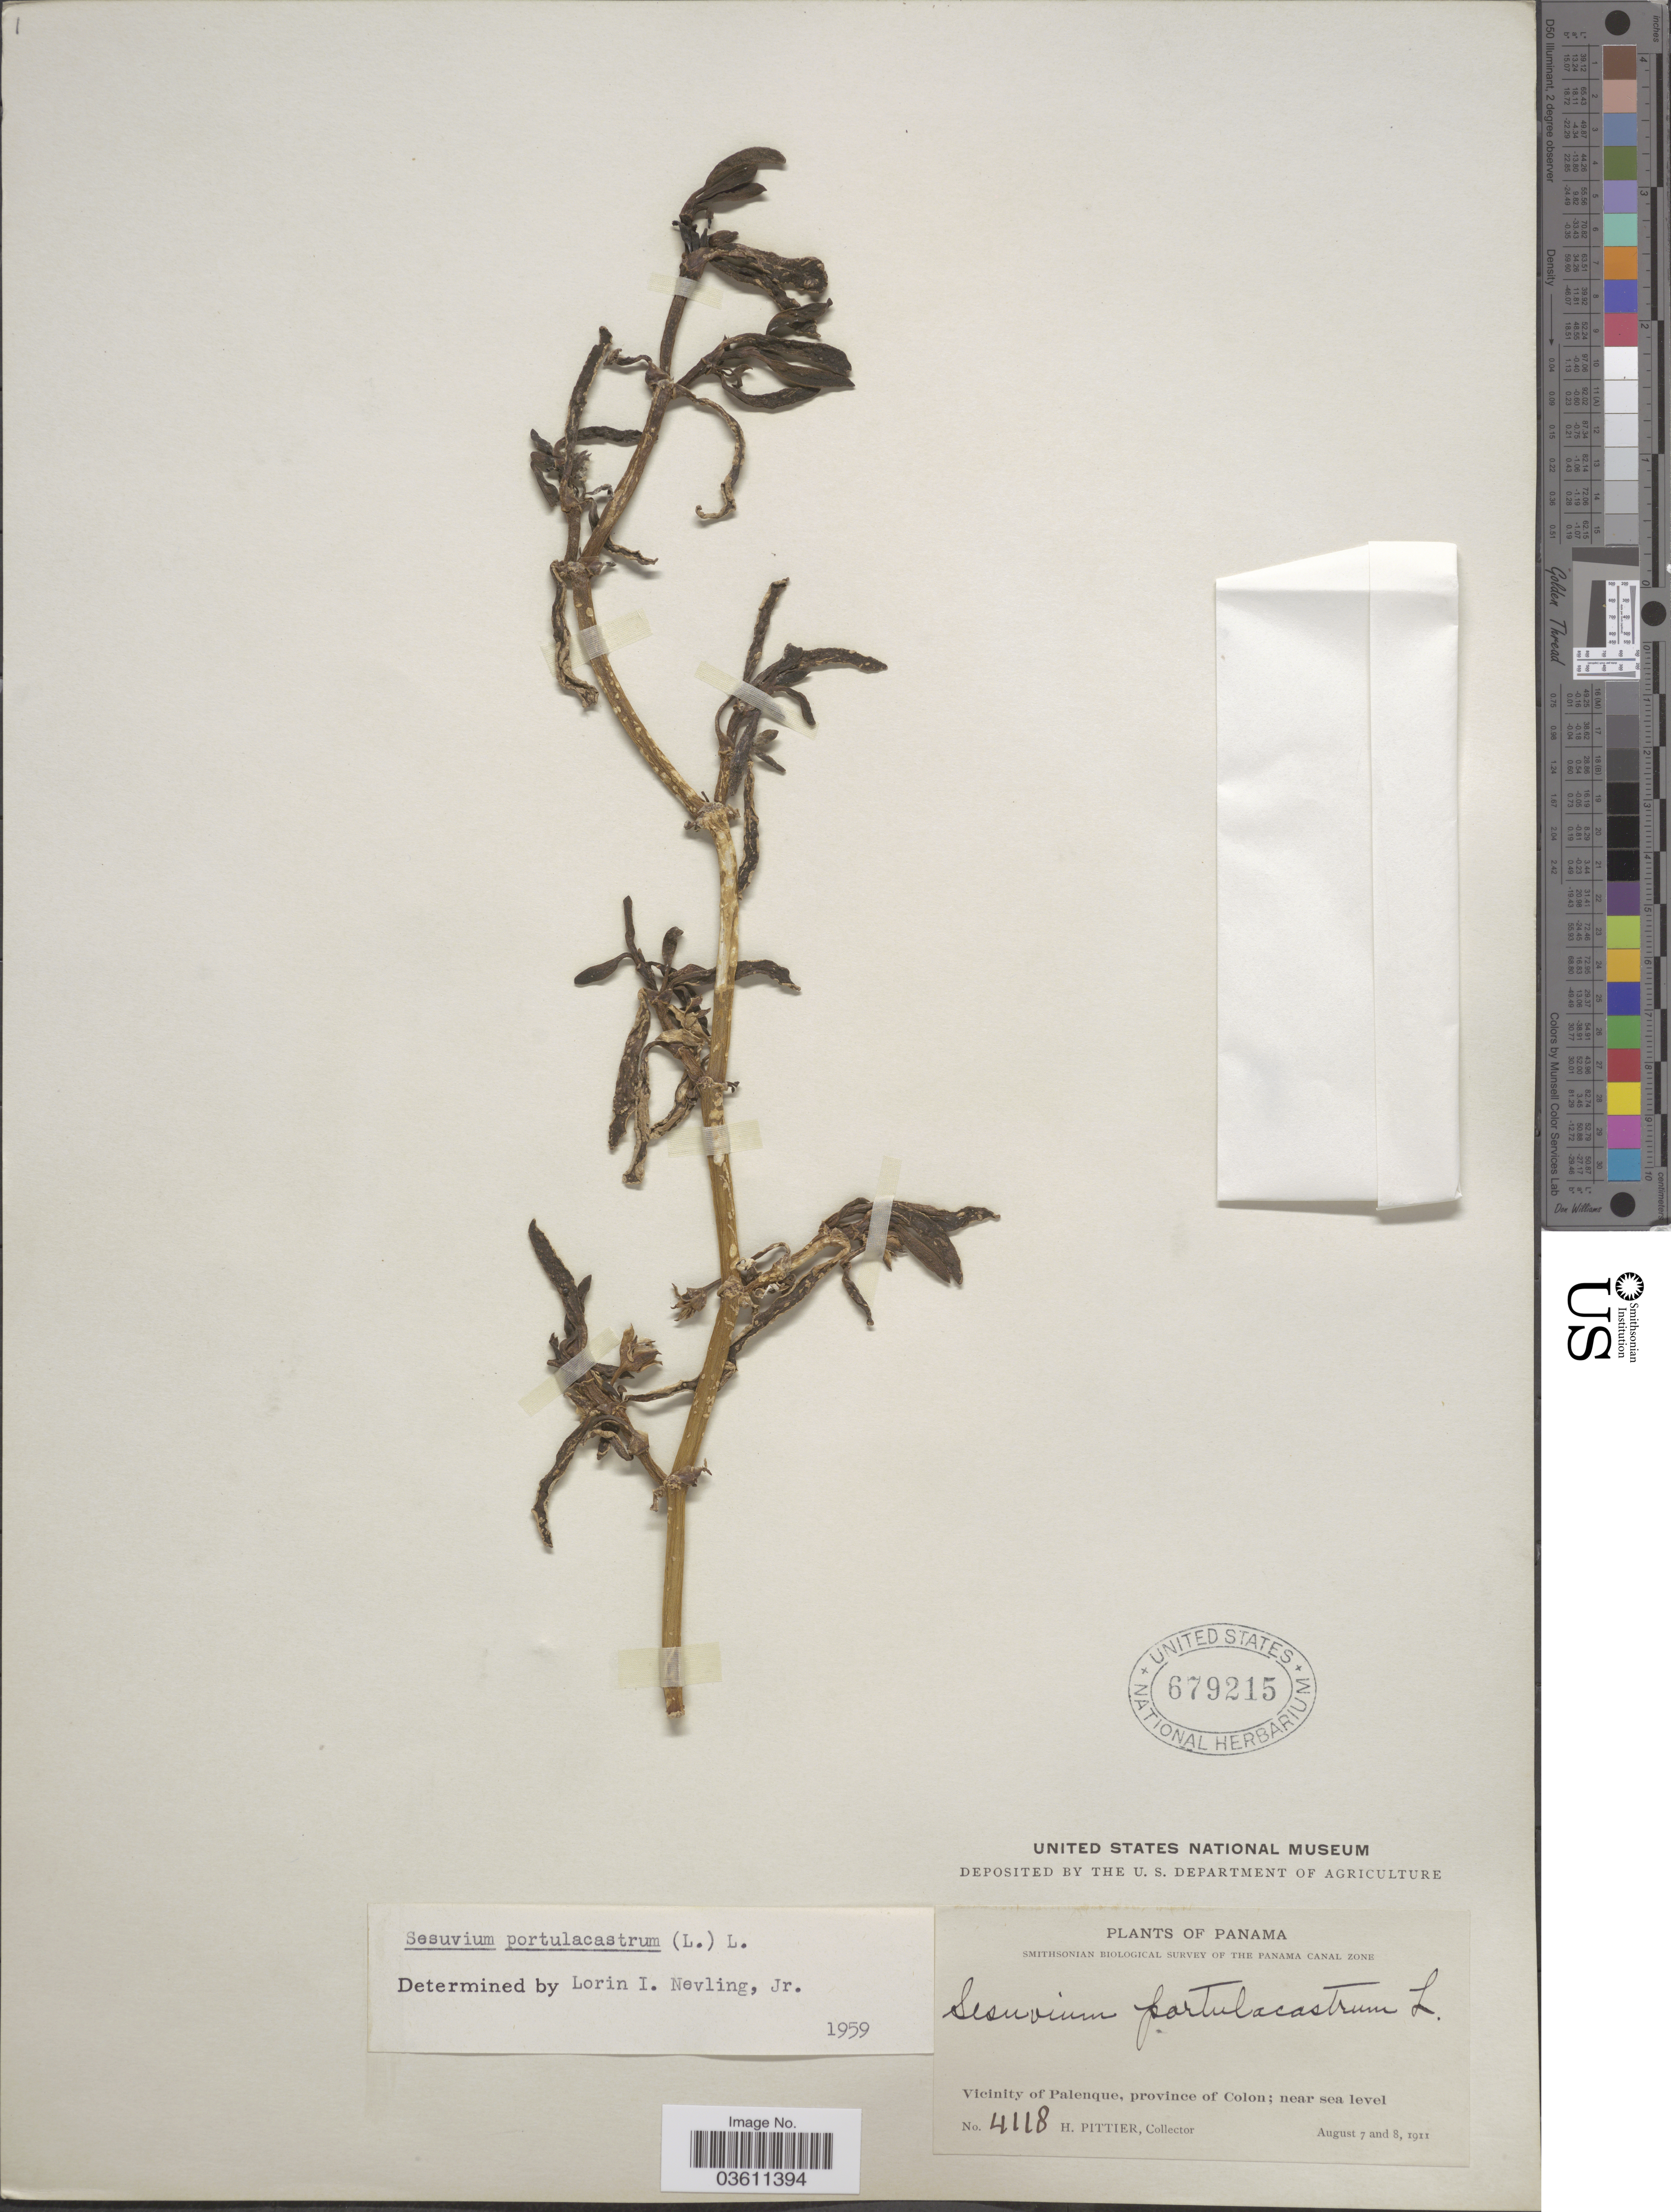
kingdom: Plantae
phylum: Tracheophyta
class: Magnoliopsida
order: Caryophyllales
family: Aizoaceae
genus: Sesuvium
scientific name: Sesuvium portulacastrum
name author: (L.) L.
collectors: H. F. Pittier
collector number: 4118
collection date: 1911-08-07/1911-08-08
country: Panama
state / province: Colón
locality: Vicinity of Palenque.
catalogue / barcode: US 679215